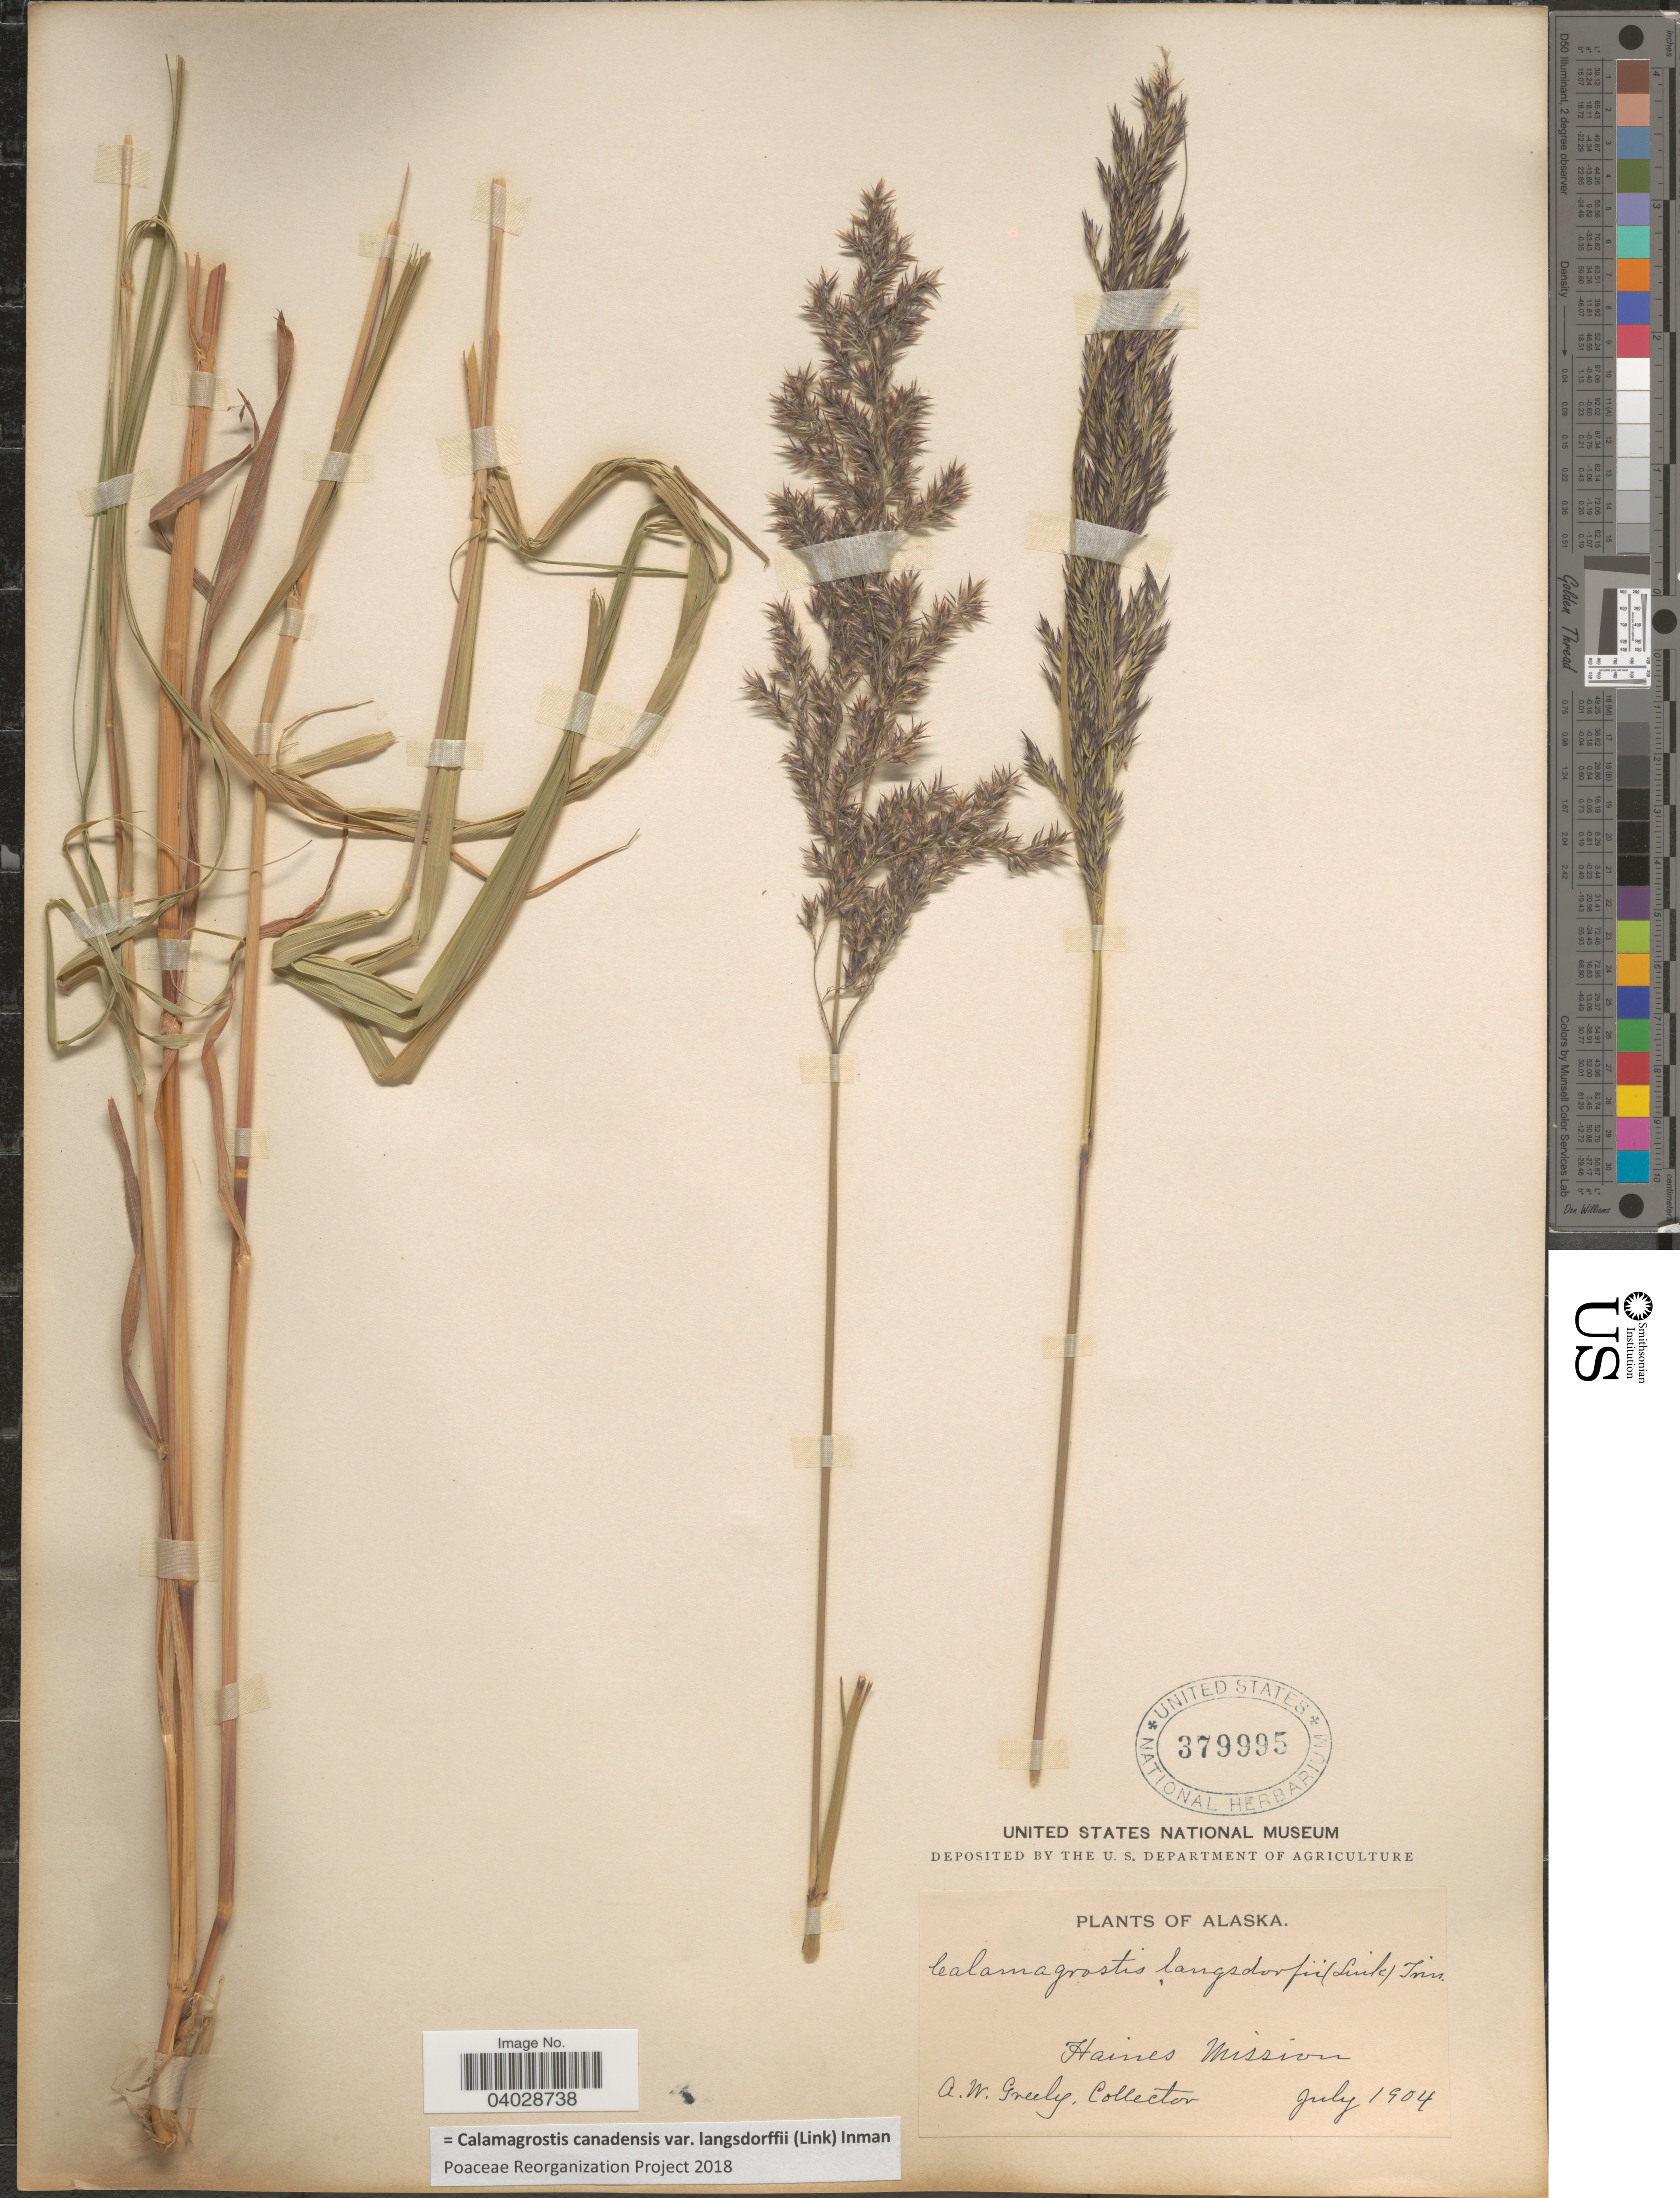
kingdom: Plantae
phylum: Tracheophyta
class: Liliopsida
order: Poales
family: Poaceae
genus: Calamagrostis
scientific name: Calamagrostis canadensis var. langsdorffii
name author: (Link) Inman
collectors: A. Greely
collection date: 1904-07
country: United States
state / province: Alaska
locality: Haines Mission.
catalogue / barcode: US 379995